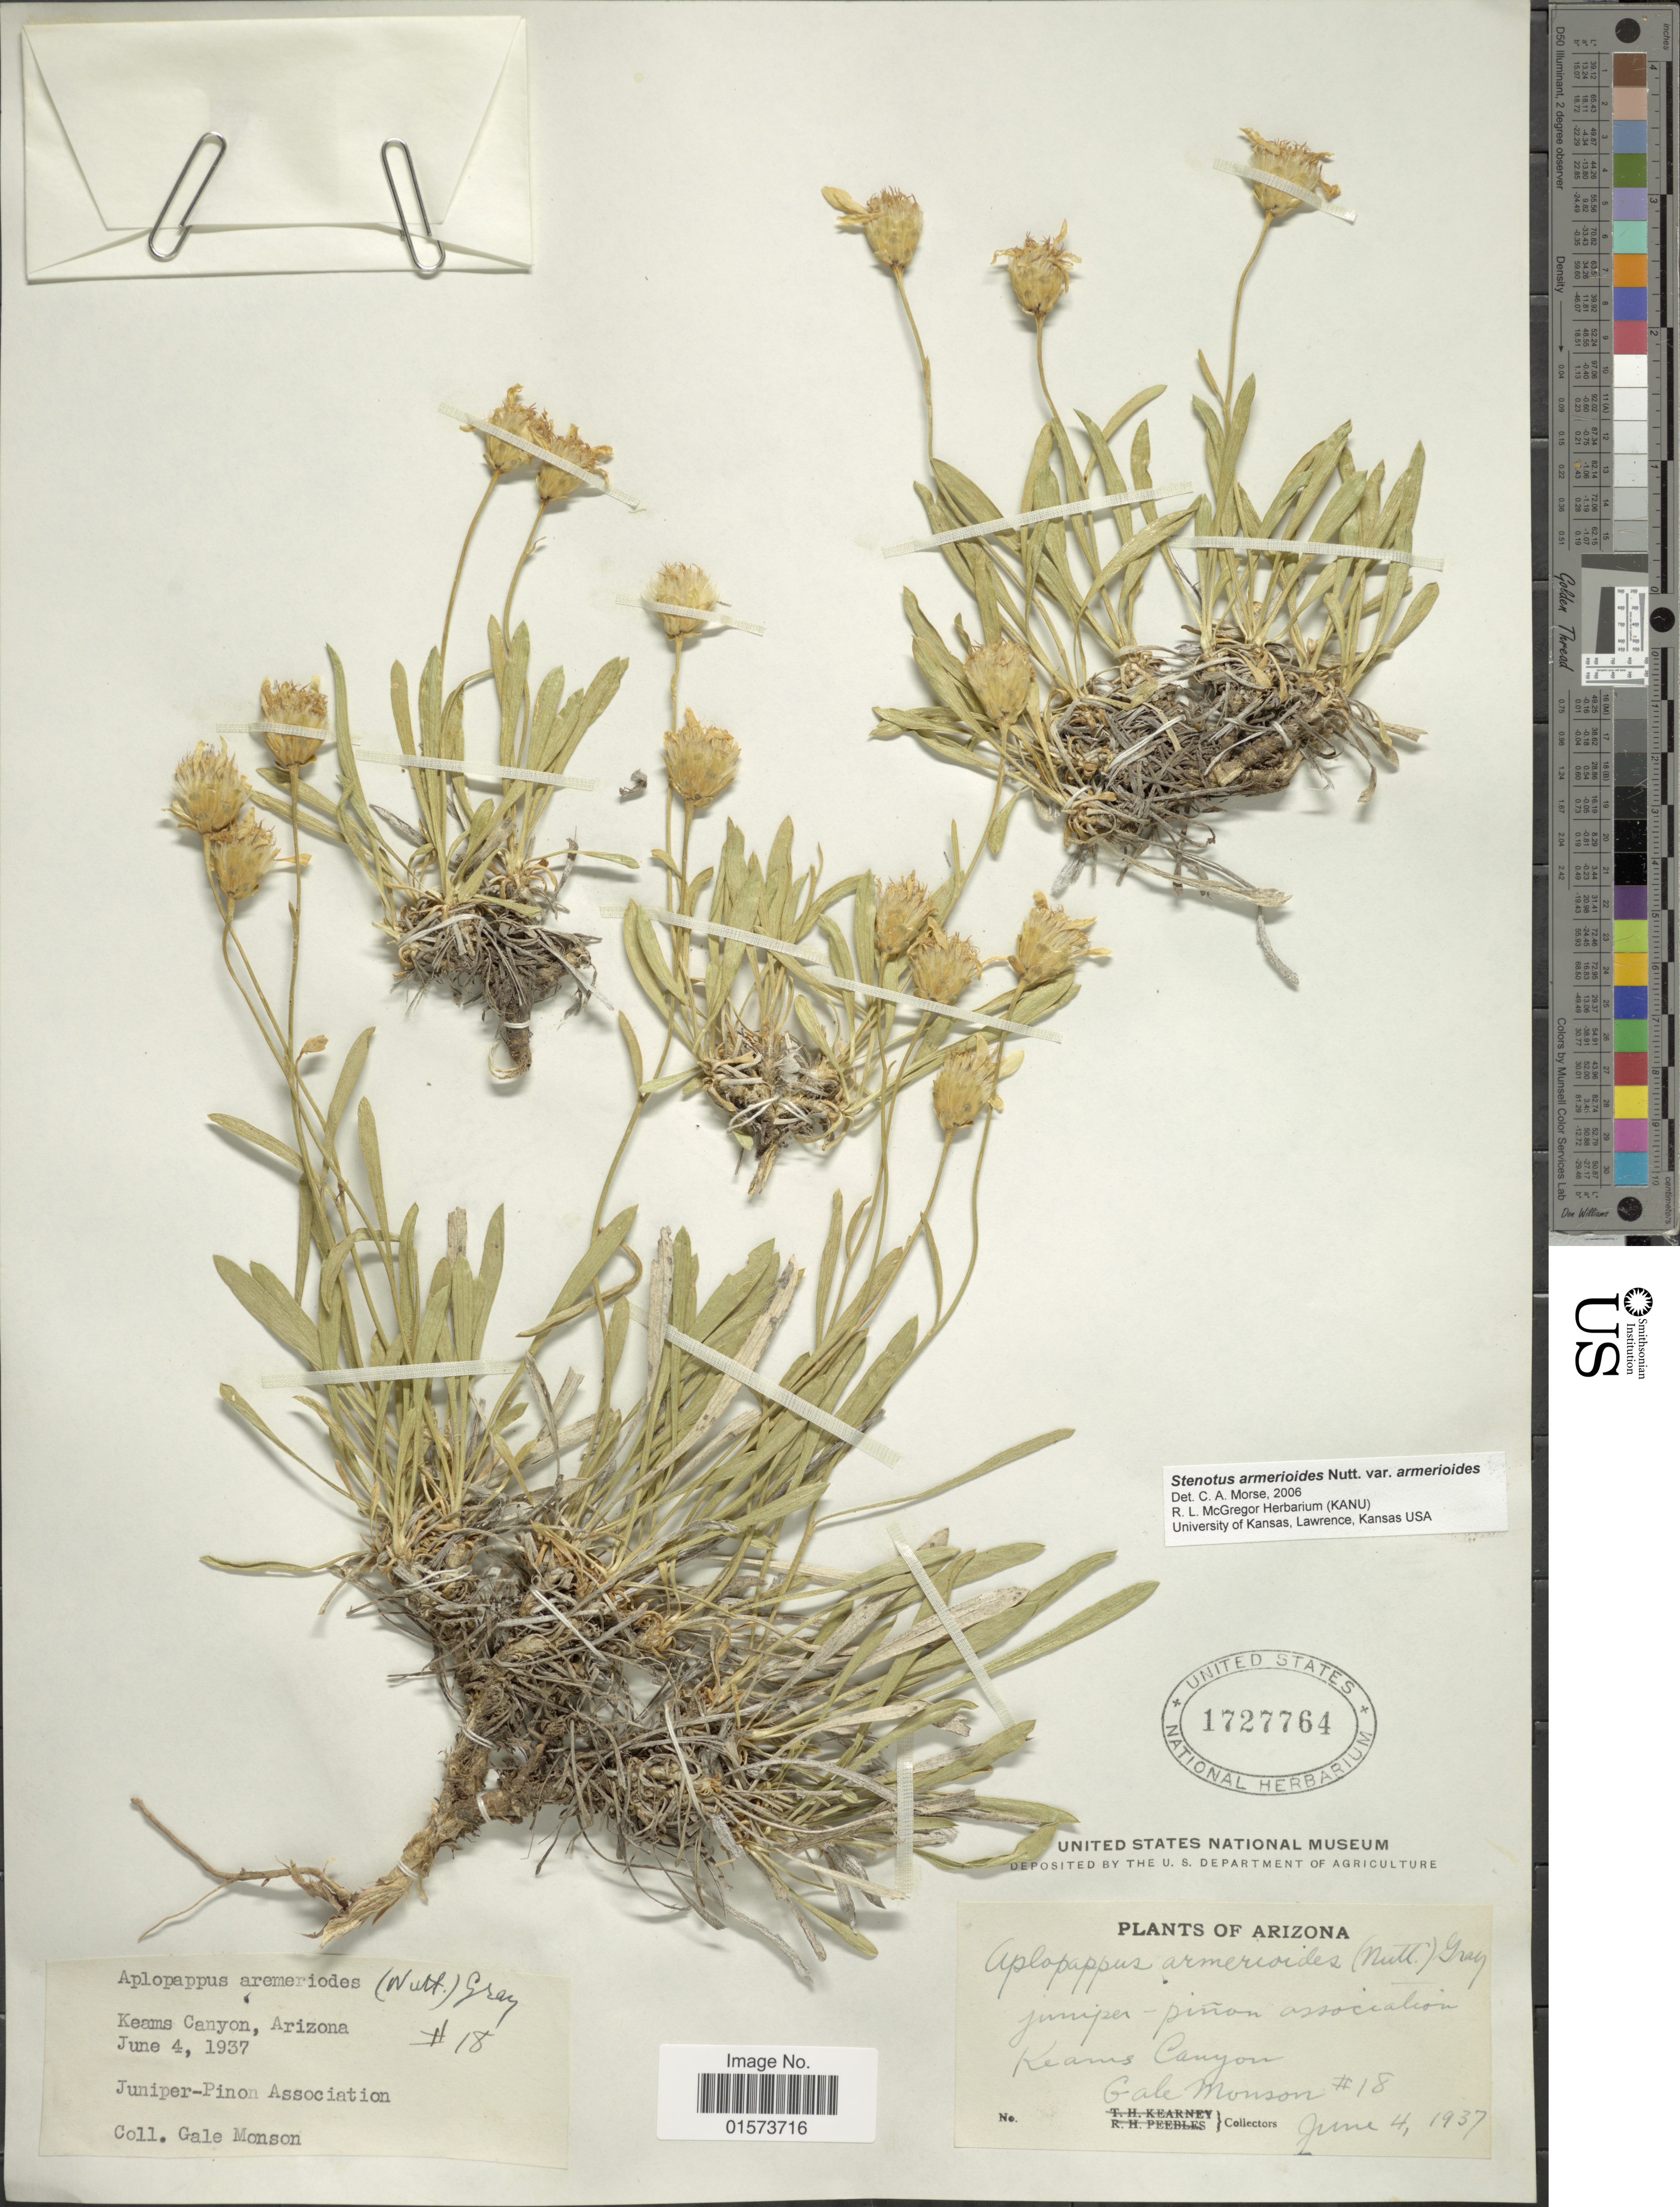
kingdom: Plantae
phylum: Tracheophyta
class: Magnoliopsida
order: Asterales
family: Asteraceae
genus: Stenotus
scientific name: Stenotus armerioides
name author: Nutt.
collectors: G. Monson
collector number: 18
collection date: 1937-06-04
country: United States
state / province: Arizona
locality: Juniper-Pinon Association, Keams Canyon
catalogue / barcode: US 1727764